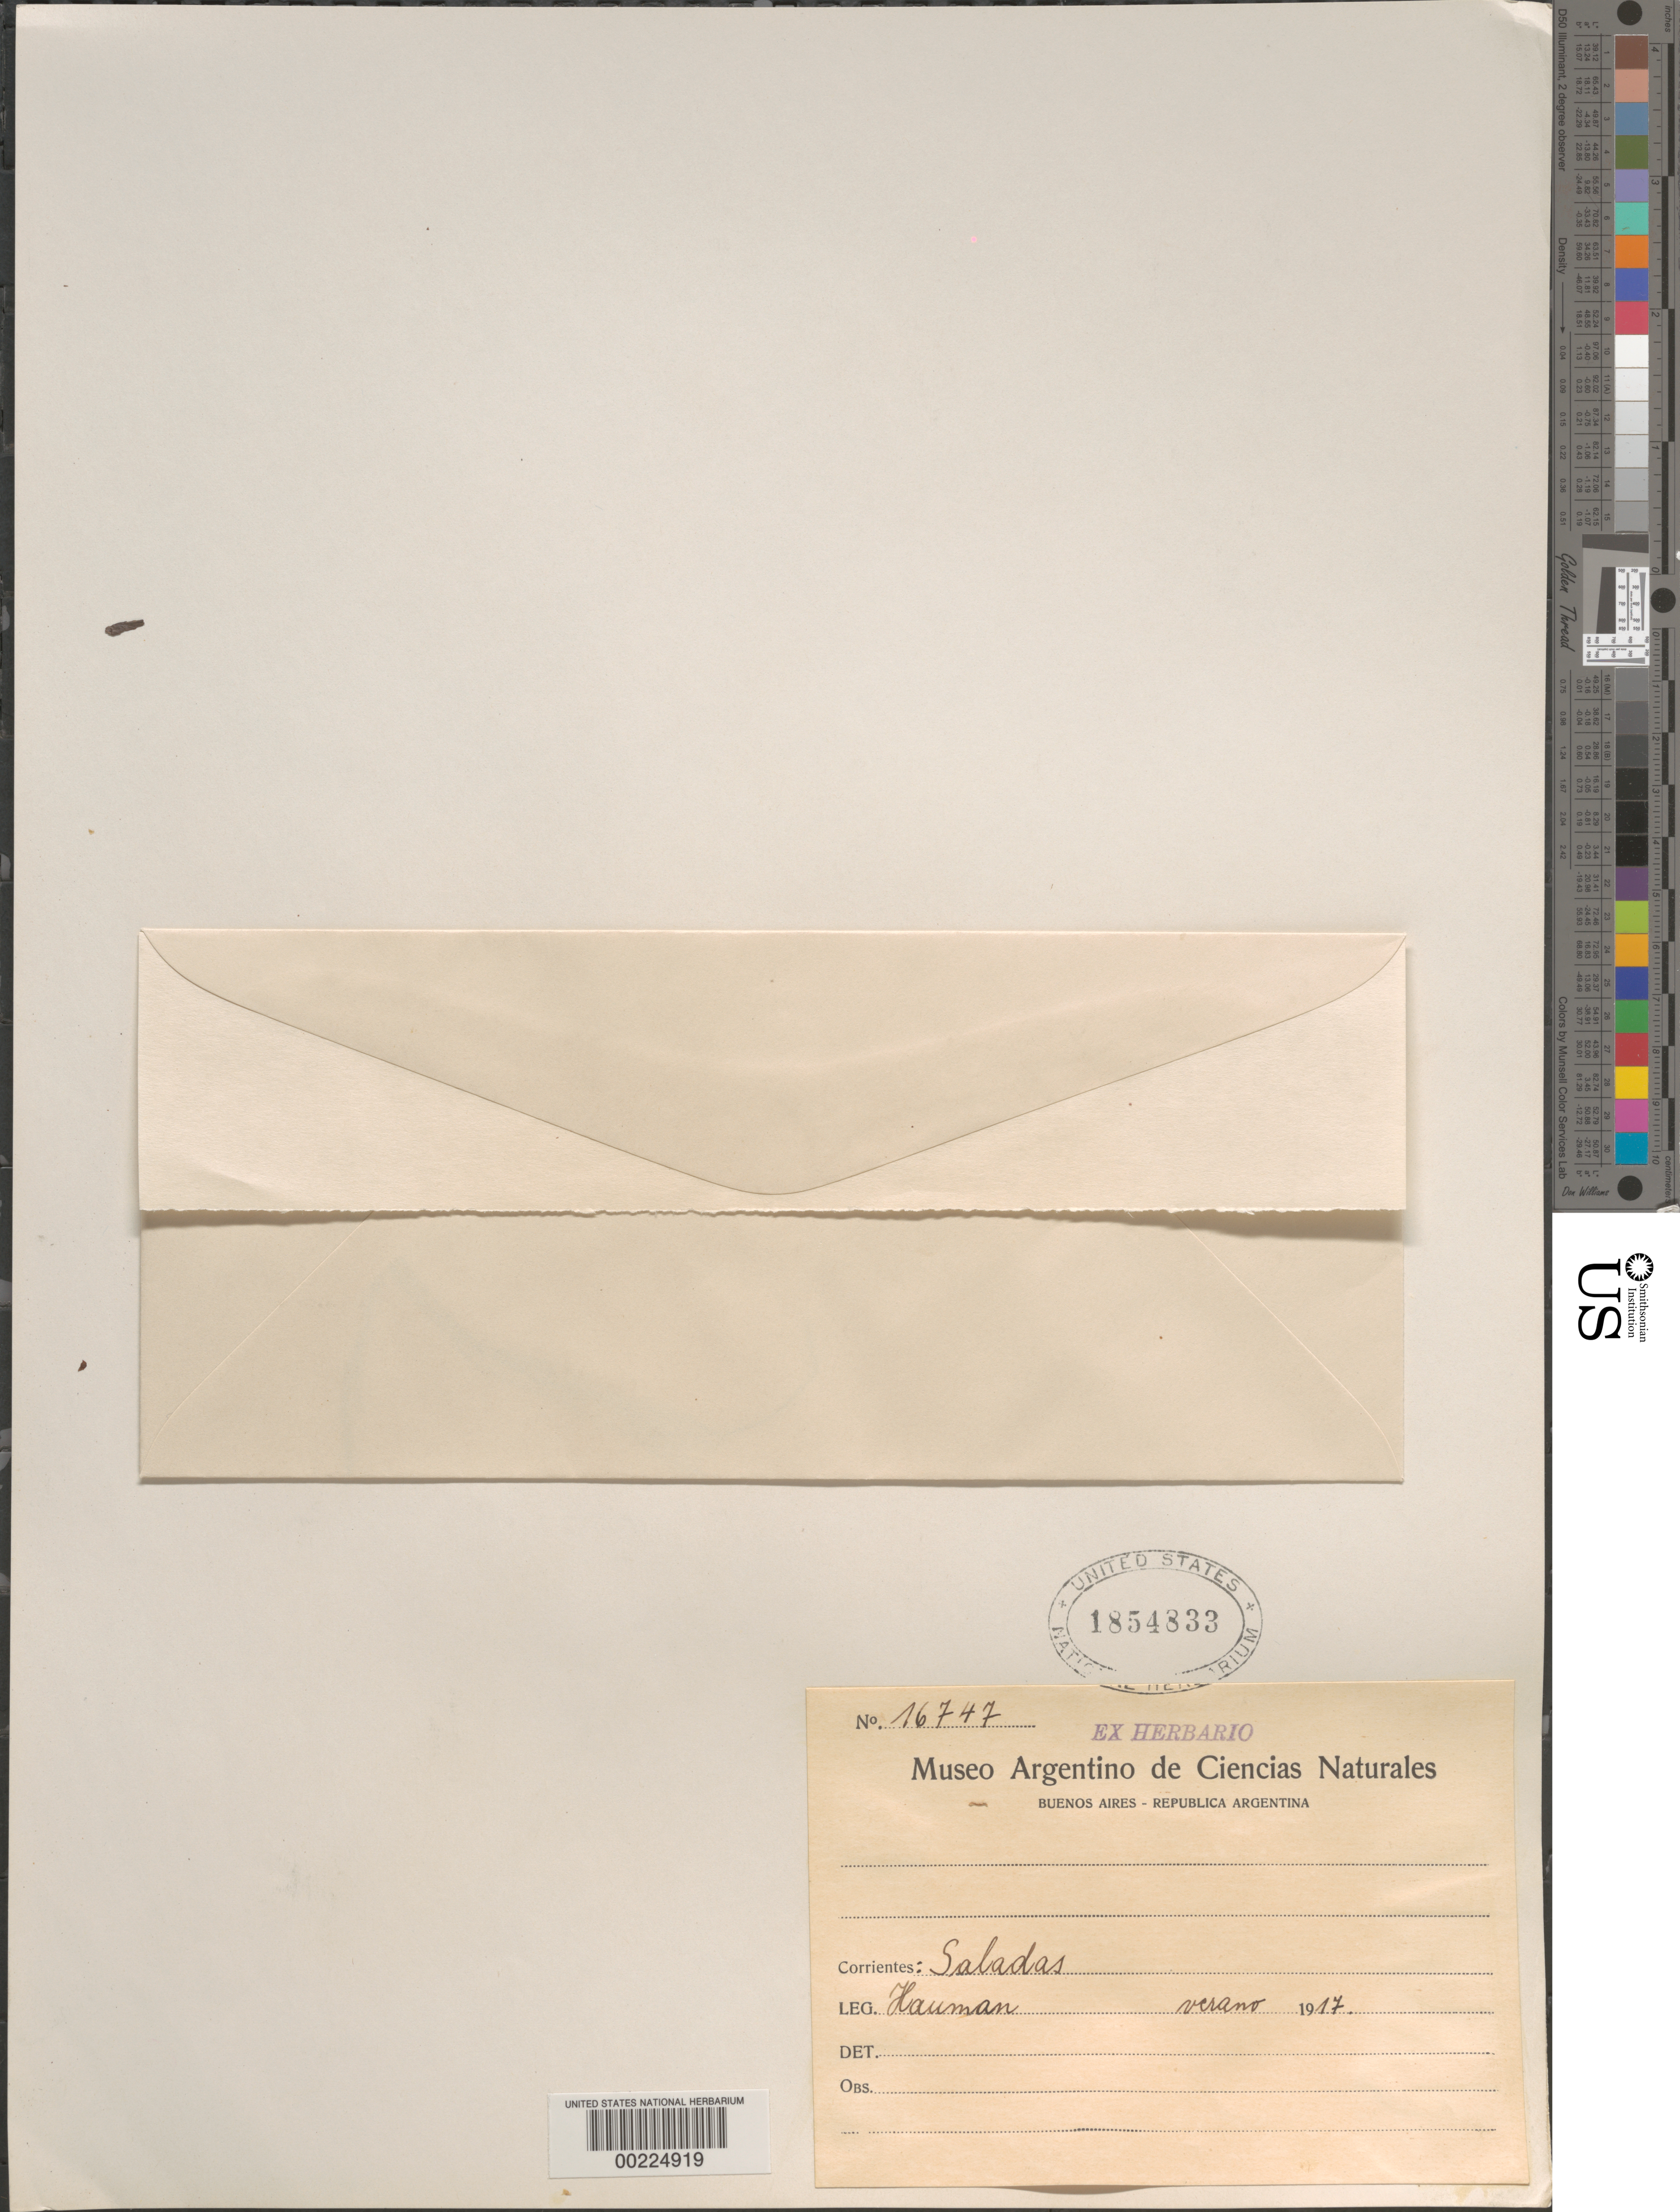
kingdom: Plantae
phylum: Tracheophyta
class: Liliopsida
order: Asparagales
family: Amaryllidaceae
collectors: L. L. Hauman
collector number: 16747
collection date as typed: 1917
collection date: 1917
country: Argentina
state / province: Corrientes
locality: Saladas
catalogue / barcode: US 1854833